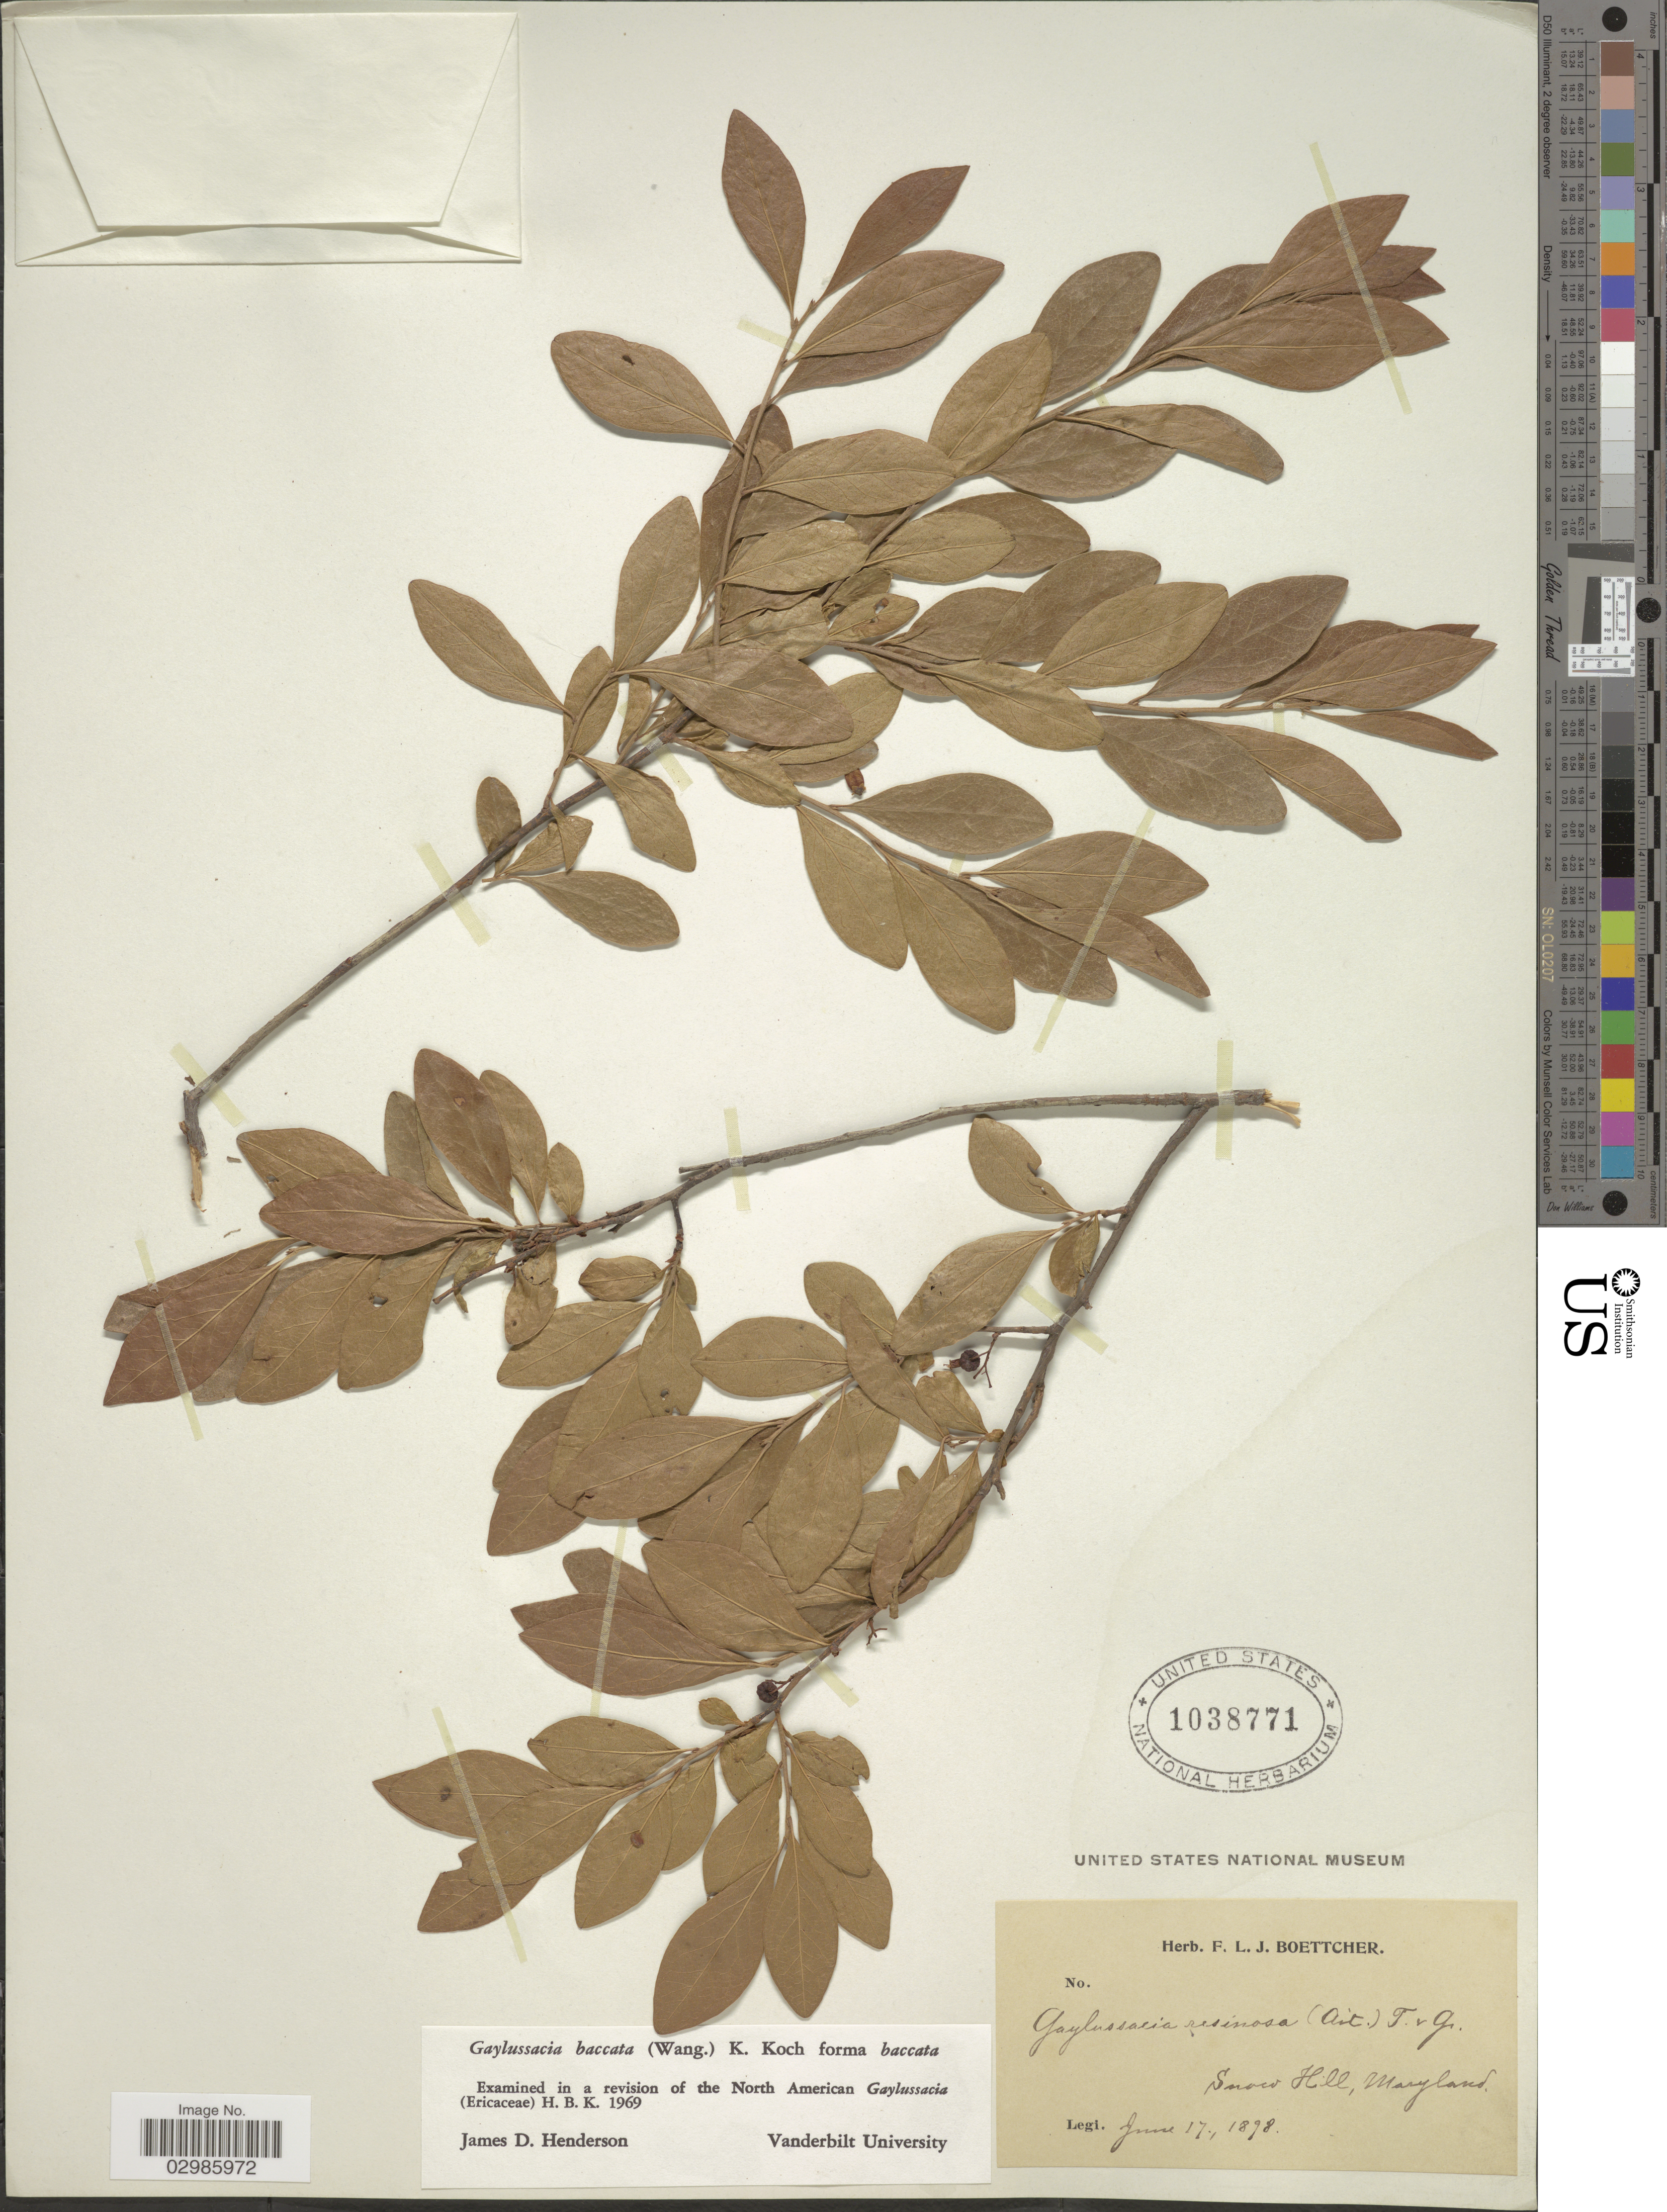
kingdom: Plantae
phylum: Tracheophyta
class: Magnoliopsida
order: Ericales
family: Ericaceae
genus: Gaylussacia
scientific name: Gaylussacia baccata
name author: (Wangenh.) K. Koch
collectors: ex herb. F. L. J. Boettcher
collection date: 1898-06-17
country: United States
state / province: Maryland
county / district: Worcester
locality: Snow Hill.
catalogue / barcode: US 1038771